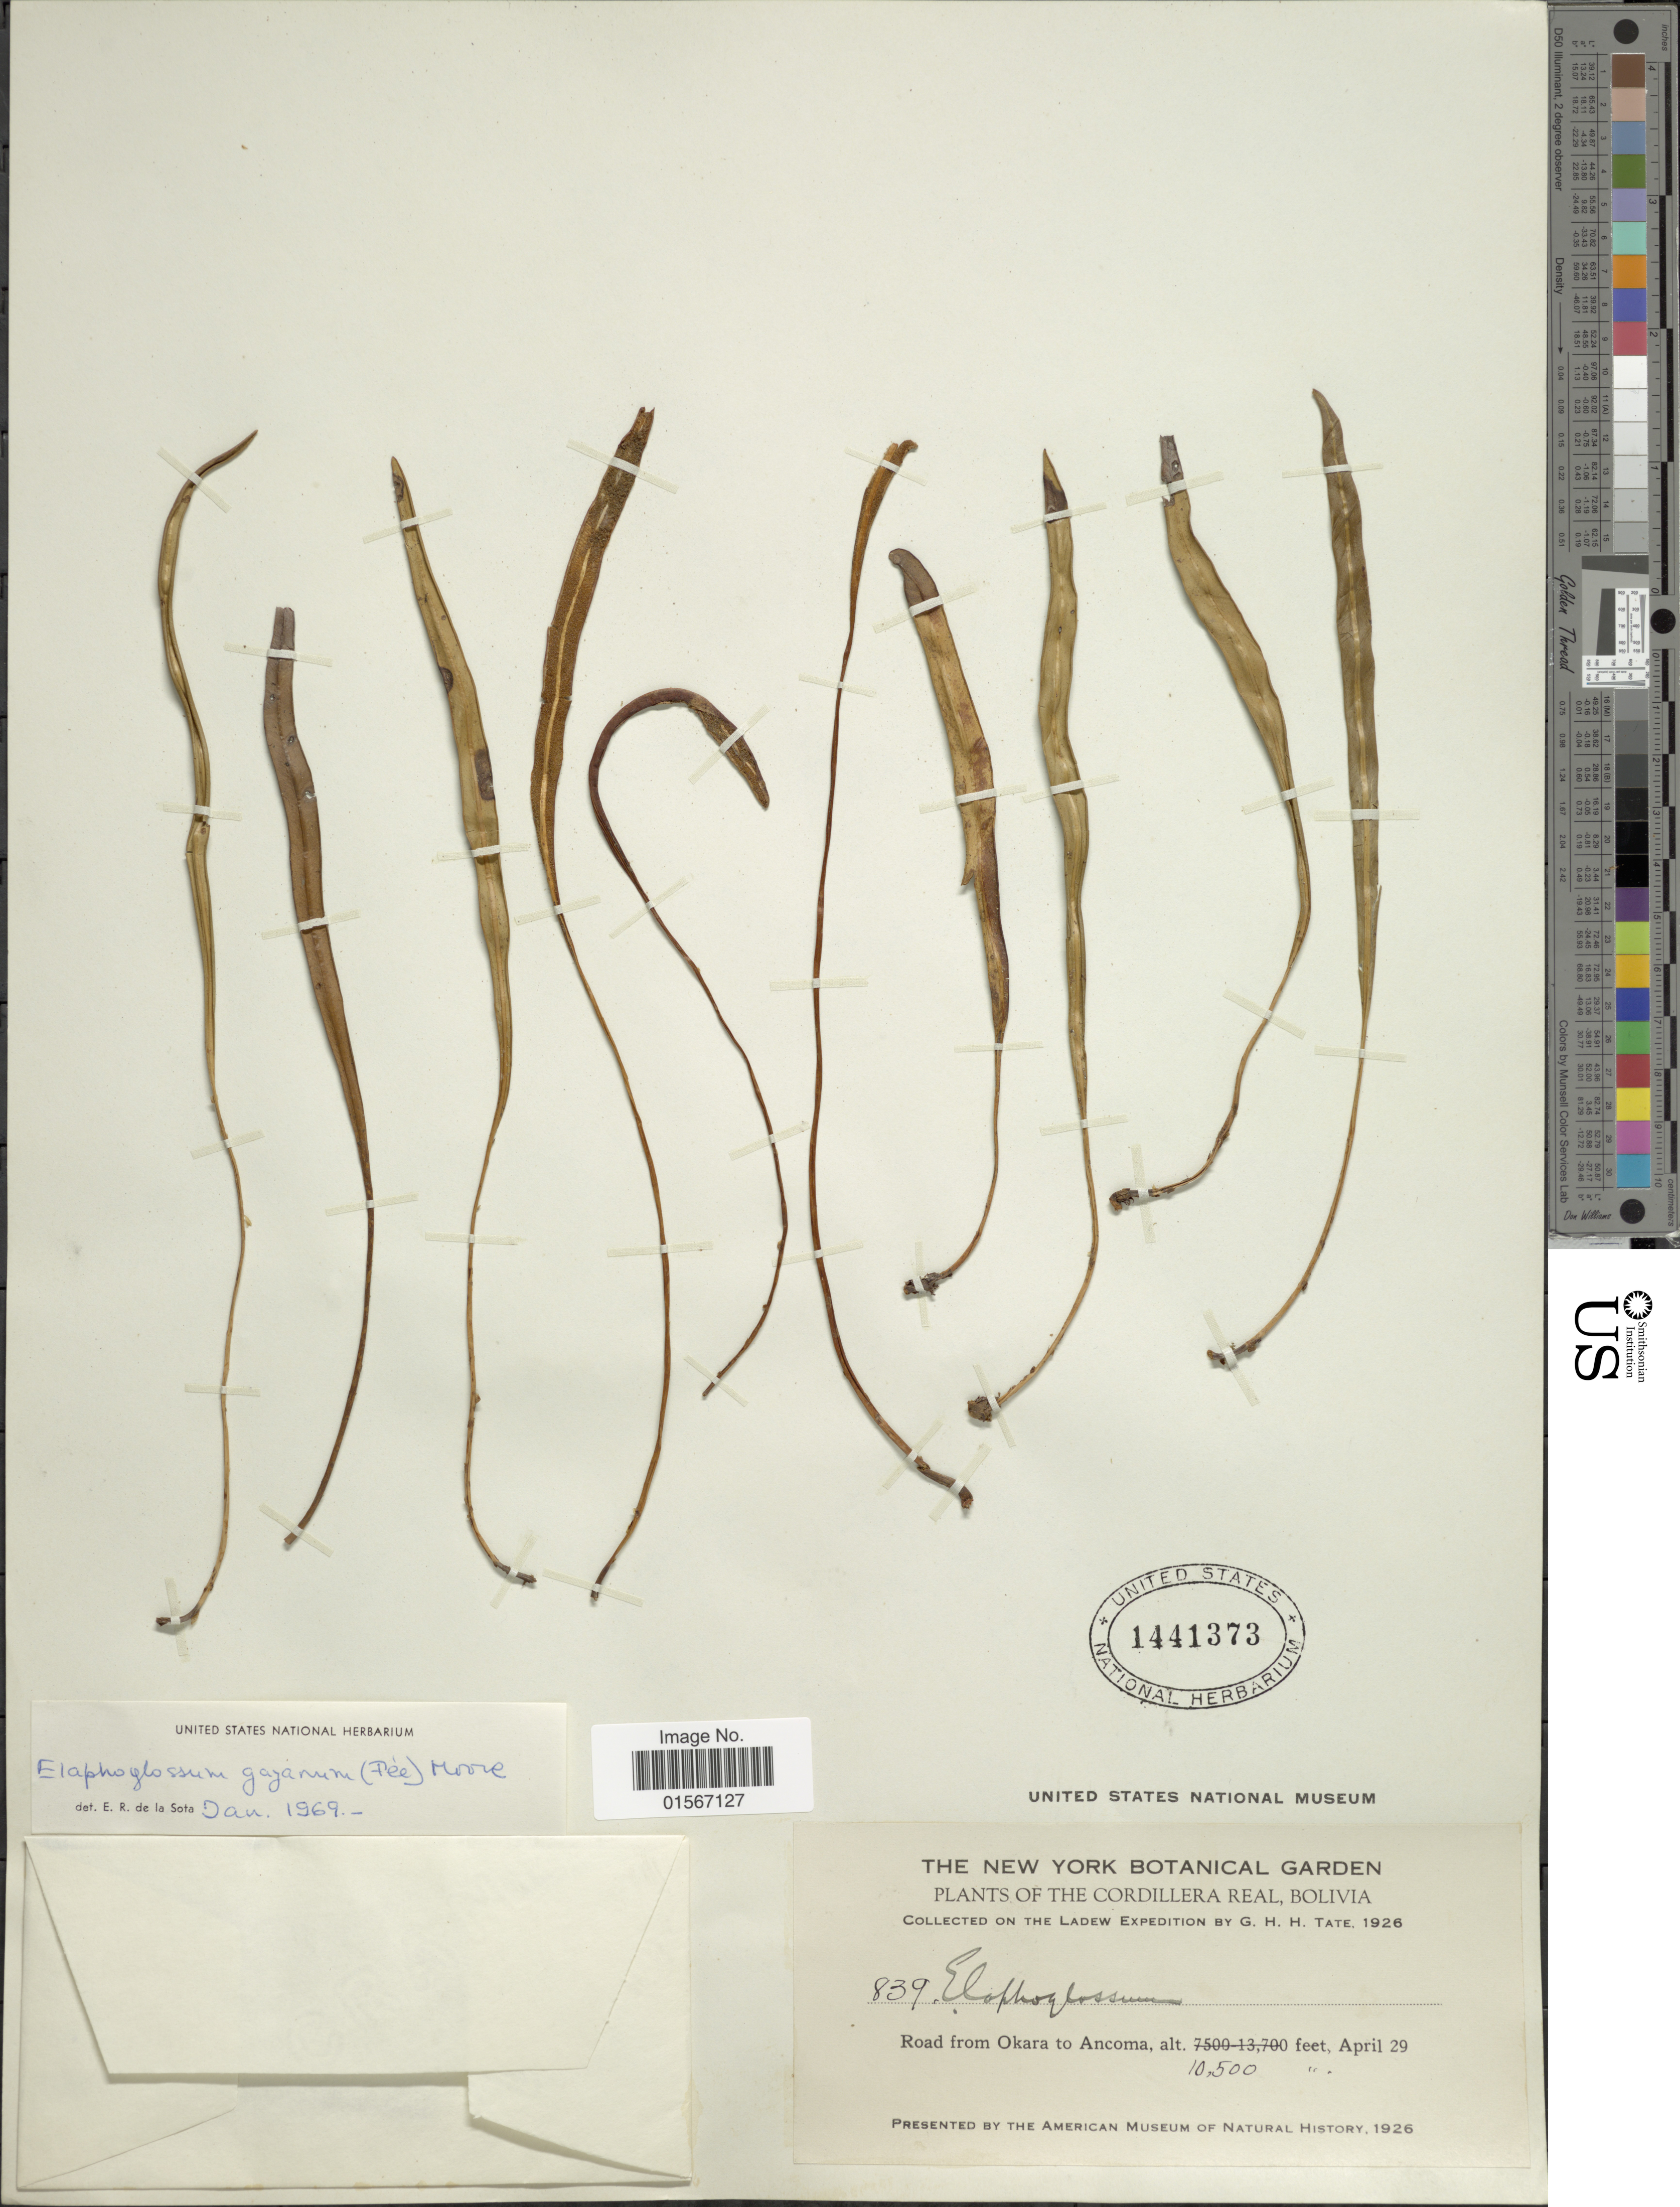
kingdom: Plantae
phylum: Tracheophyta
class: Polypodiopsida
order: Polypodiales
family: Dryopteridaceae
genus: Elaphoglossum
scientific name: Elaphoglossum minutum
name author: (Pohl ex Fée) T. Moore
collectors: G. H. H.Tate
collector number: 839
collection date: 1926-04-29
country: Bolivia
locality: The Cordillera Real, Road from Okara to Ancoma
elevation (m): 3200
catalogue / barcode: US 1441373